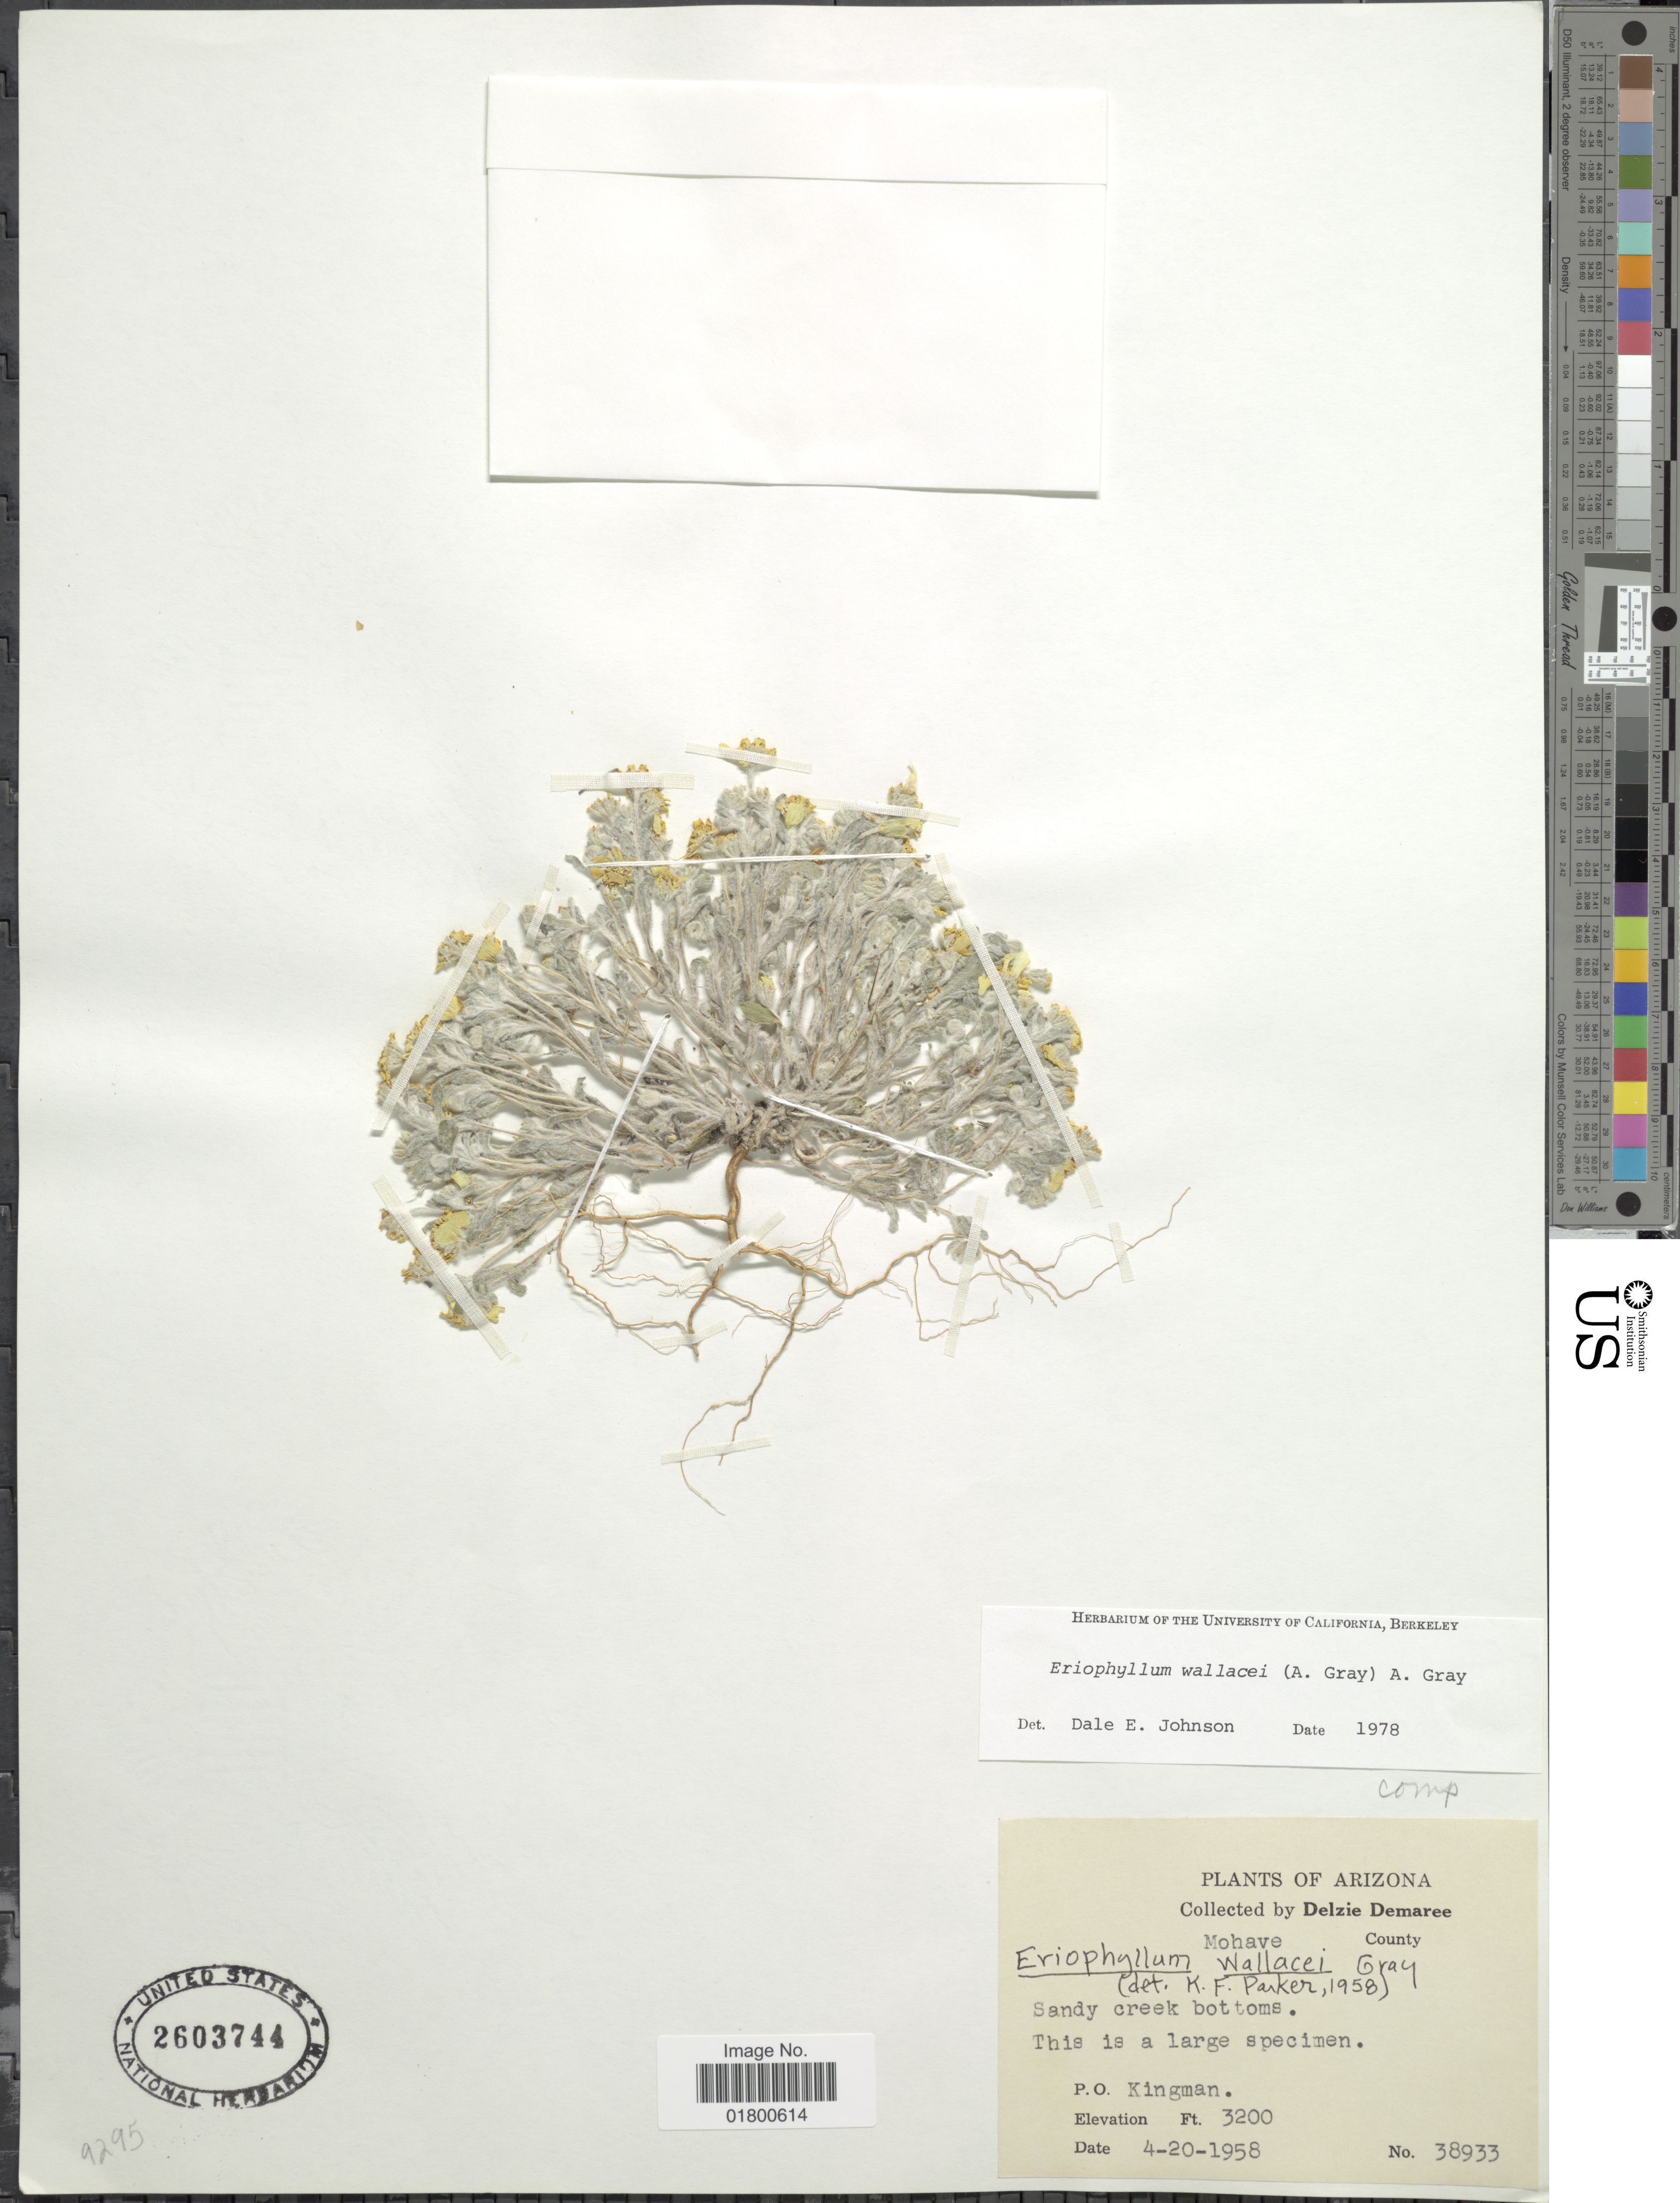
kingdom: Plantae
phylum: Tracheophyta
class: Magnoliopsida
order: Asterales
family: Asteraceae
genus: Eriophyllum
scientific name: Eriophyllum wallacei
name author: (A. Gray) A. Gray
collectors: D. Demaree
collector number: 38933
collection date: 1958-04-20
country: United States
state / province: Arizona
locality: Mohave County, Sandy Creek bottoms, P.O. Kingman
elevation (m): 975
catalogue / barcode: US 2603744